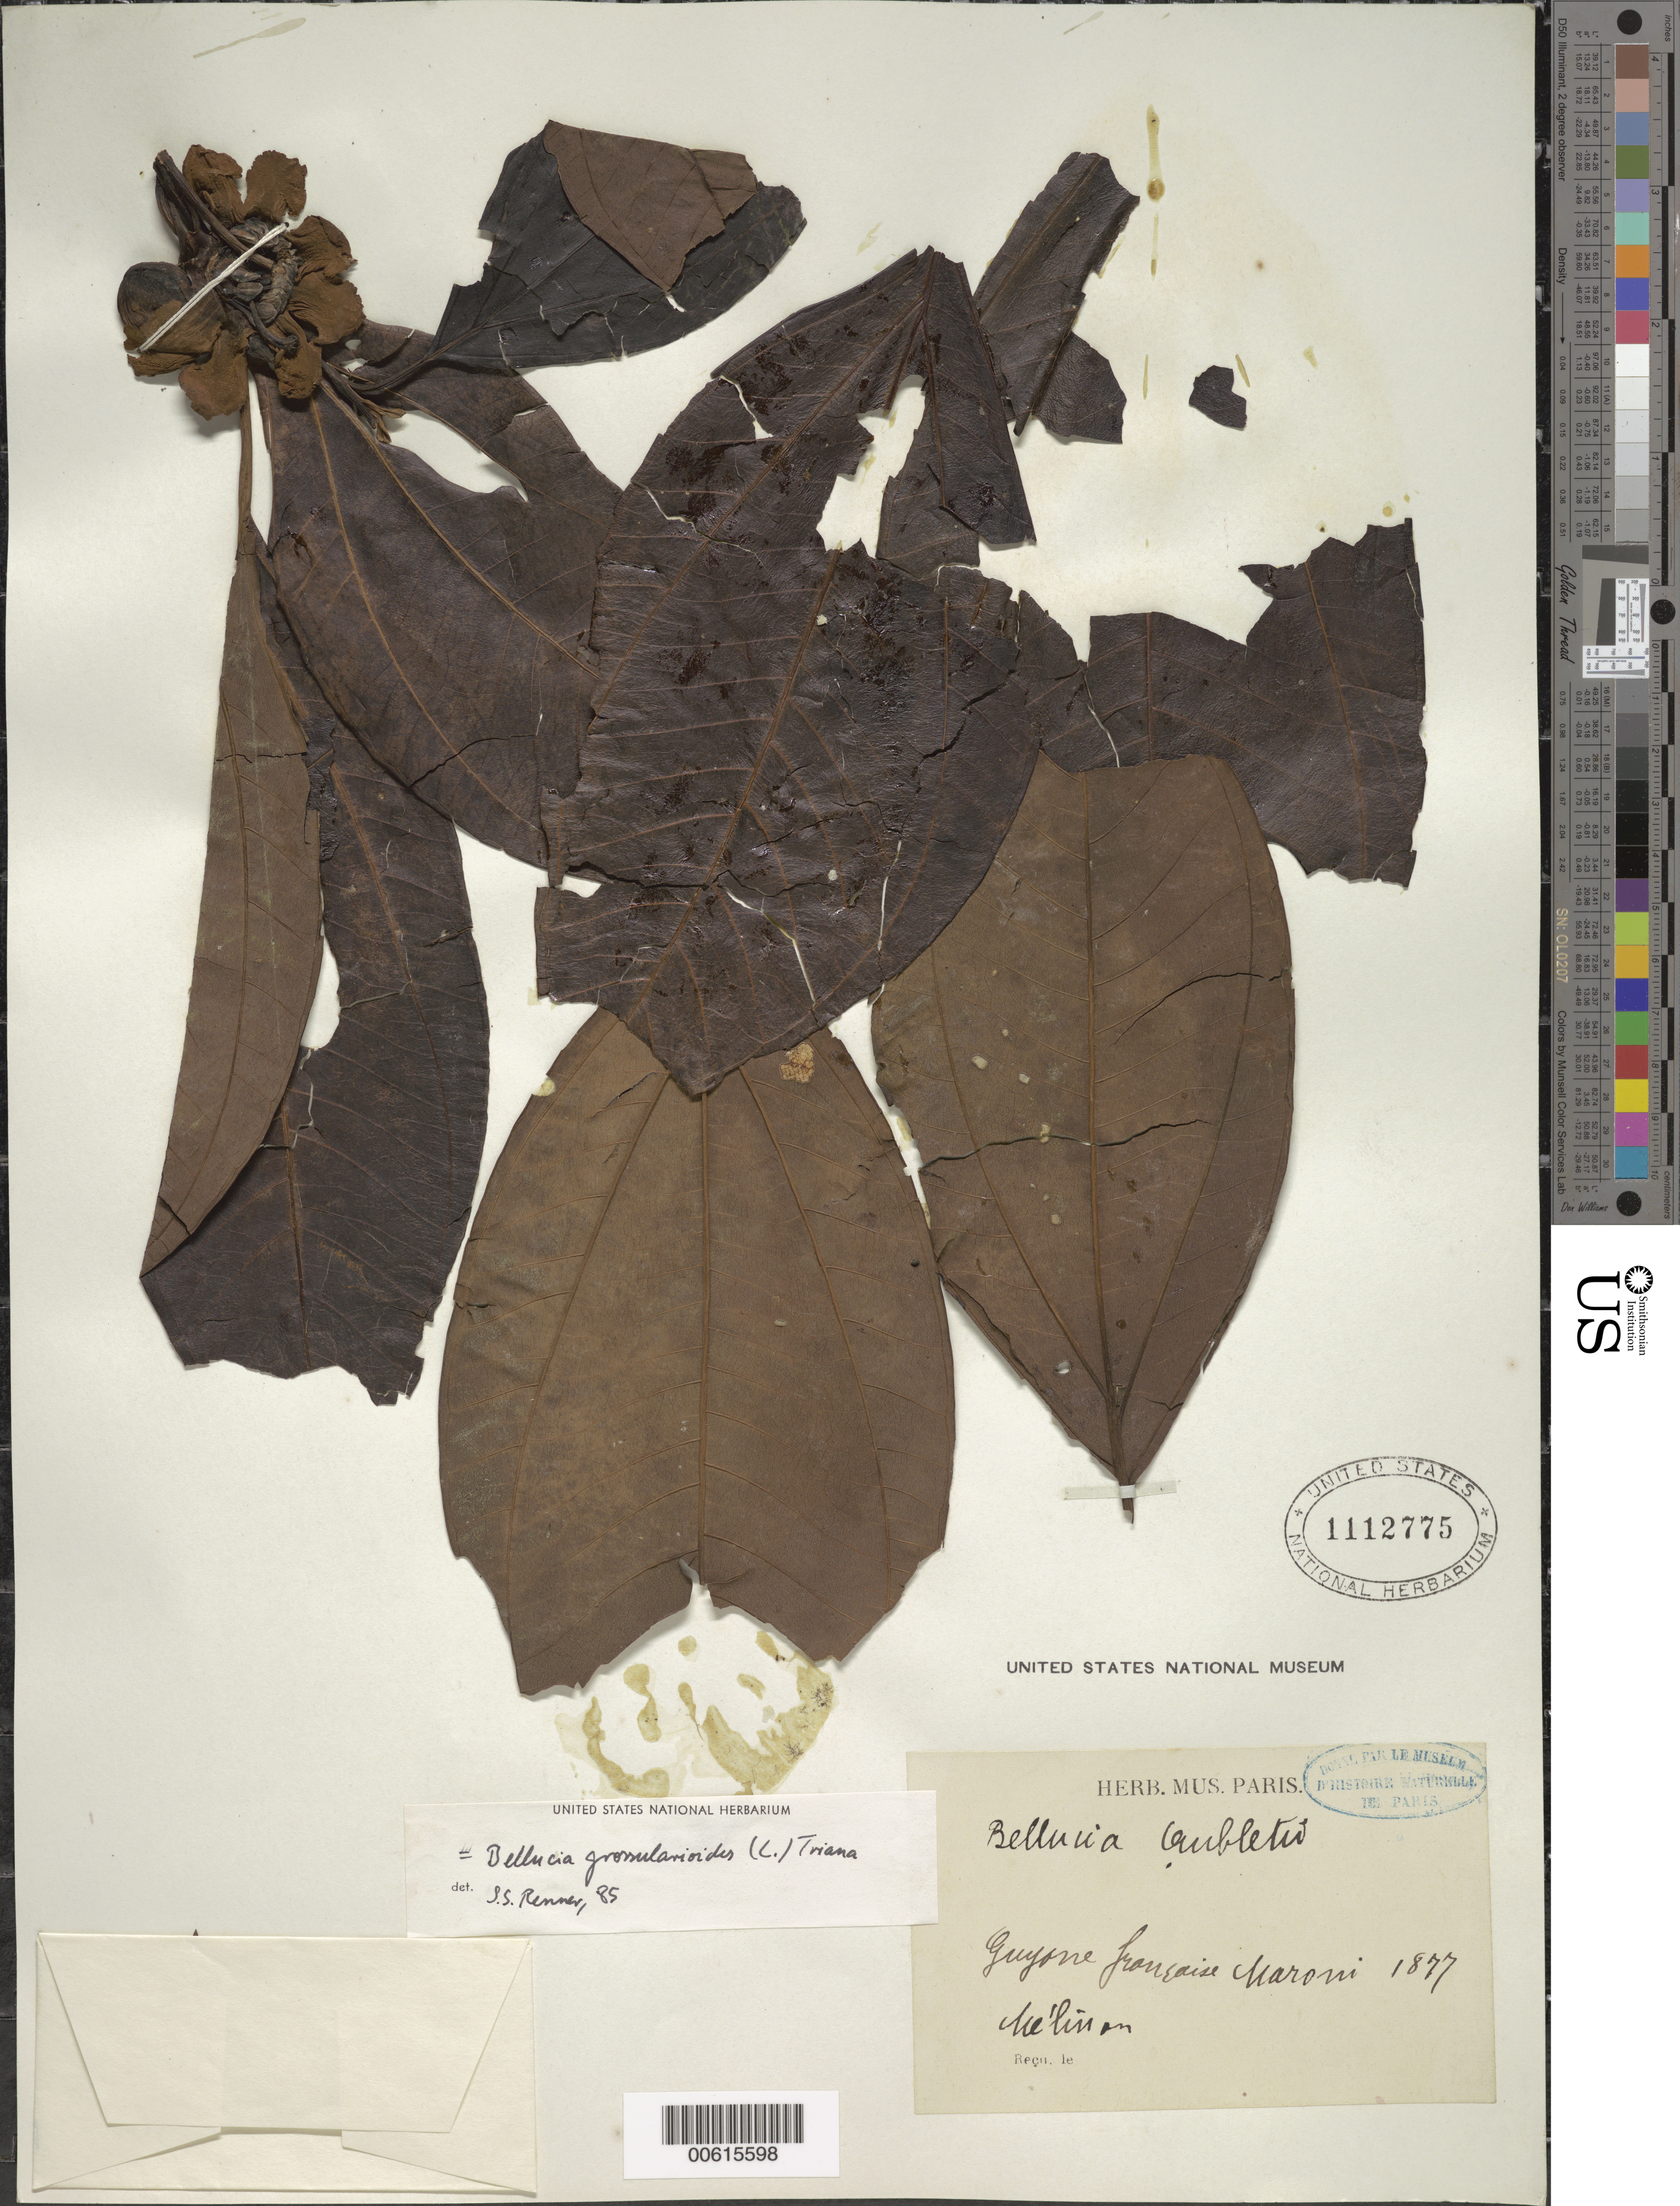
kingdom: Plantae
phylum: Tracheophyta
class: Magnoliopsida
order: Myrtales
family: Melastomataceae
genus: Bellucia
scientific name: Bellucia grossularioides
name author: (L.) Triana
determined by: Renner, S. S.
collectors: E. Mélinon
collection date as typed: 1877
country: French Guiana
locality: Maroni R.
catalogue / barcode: US 1112775